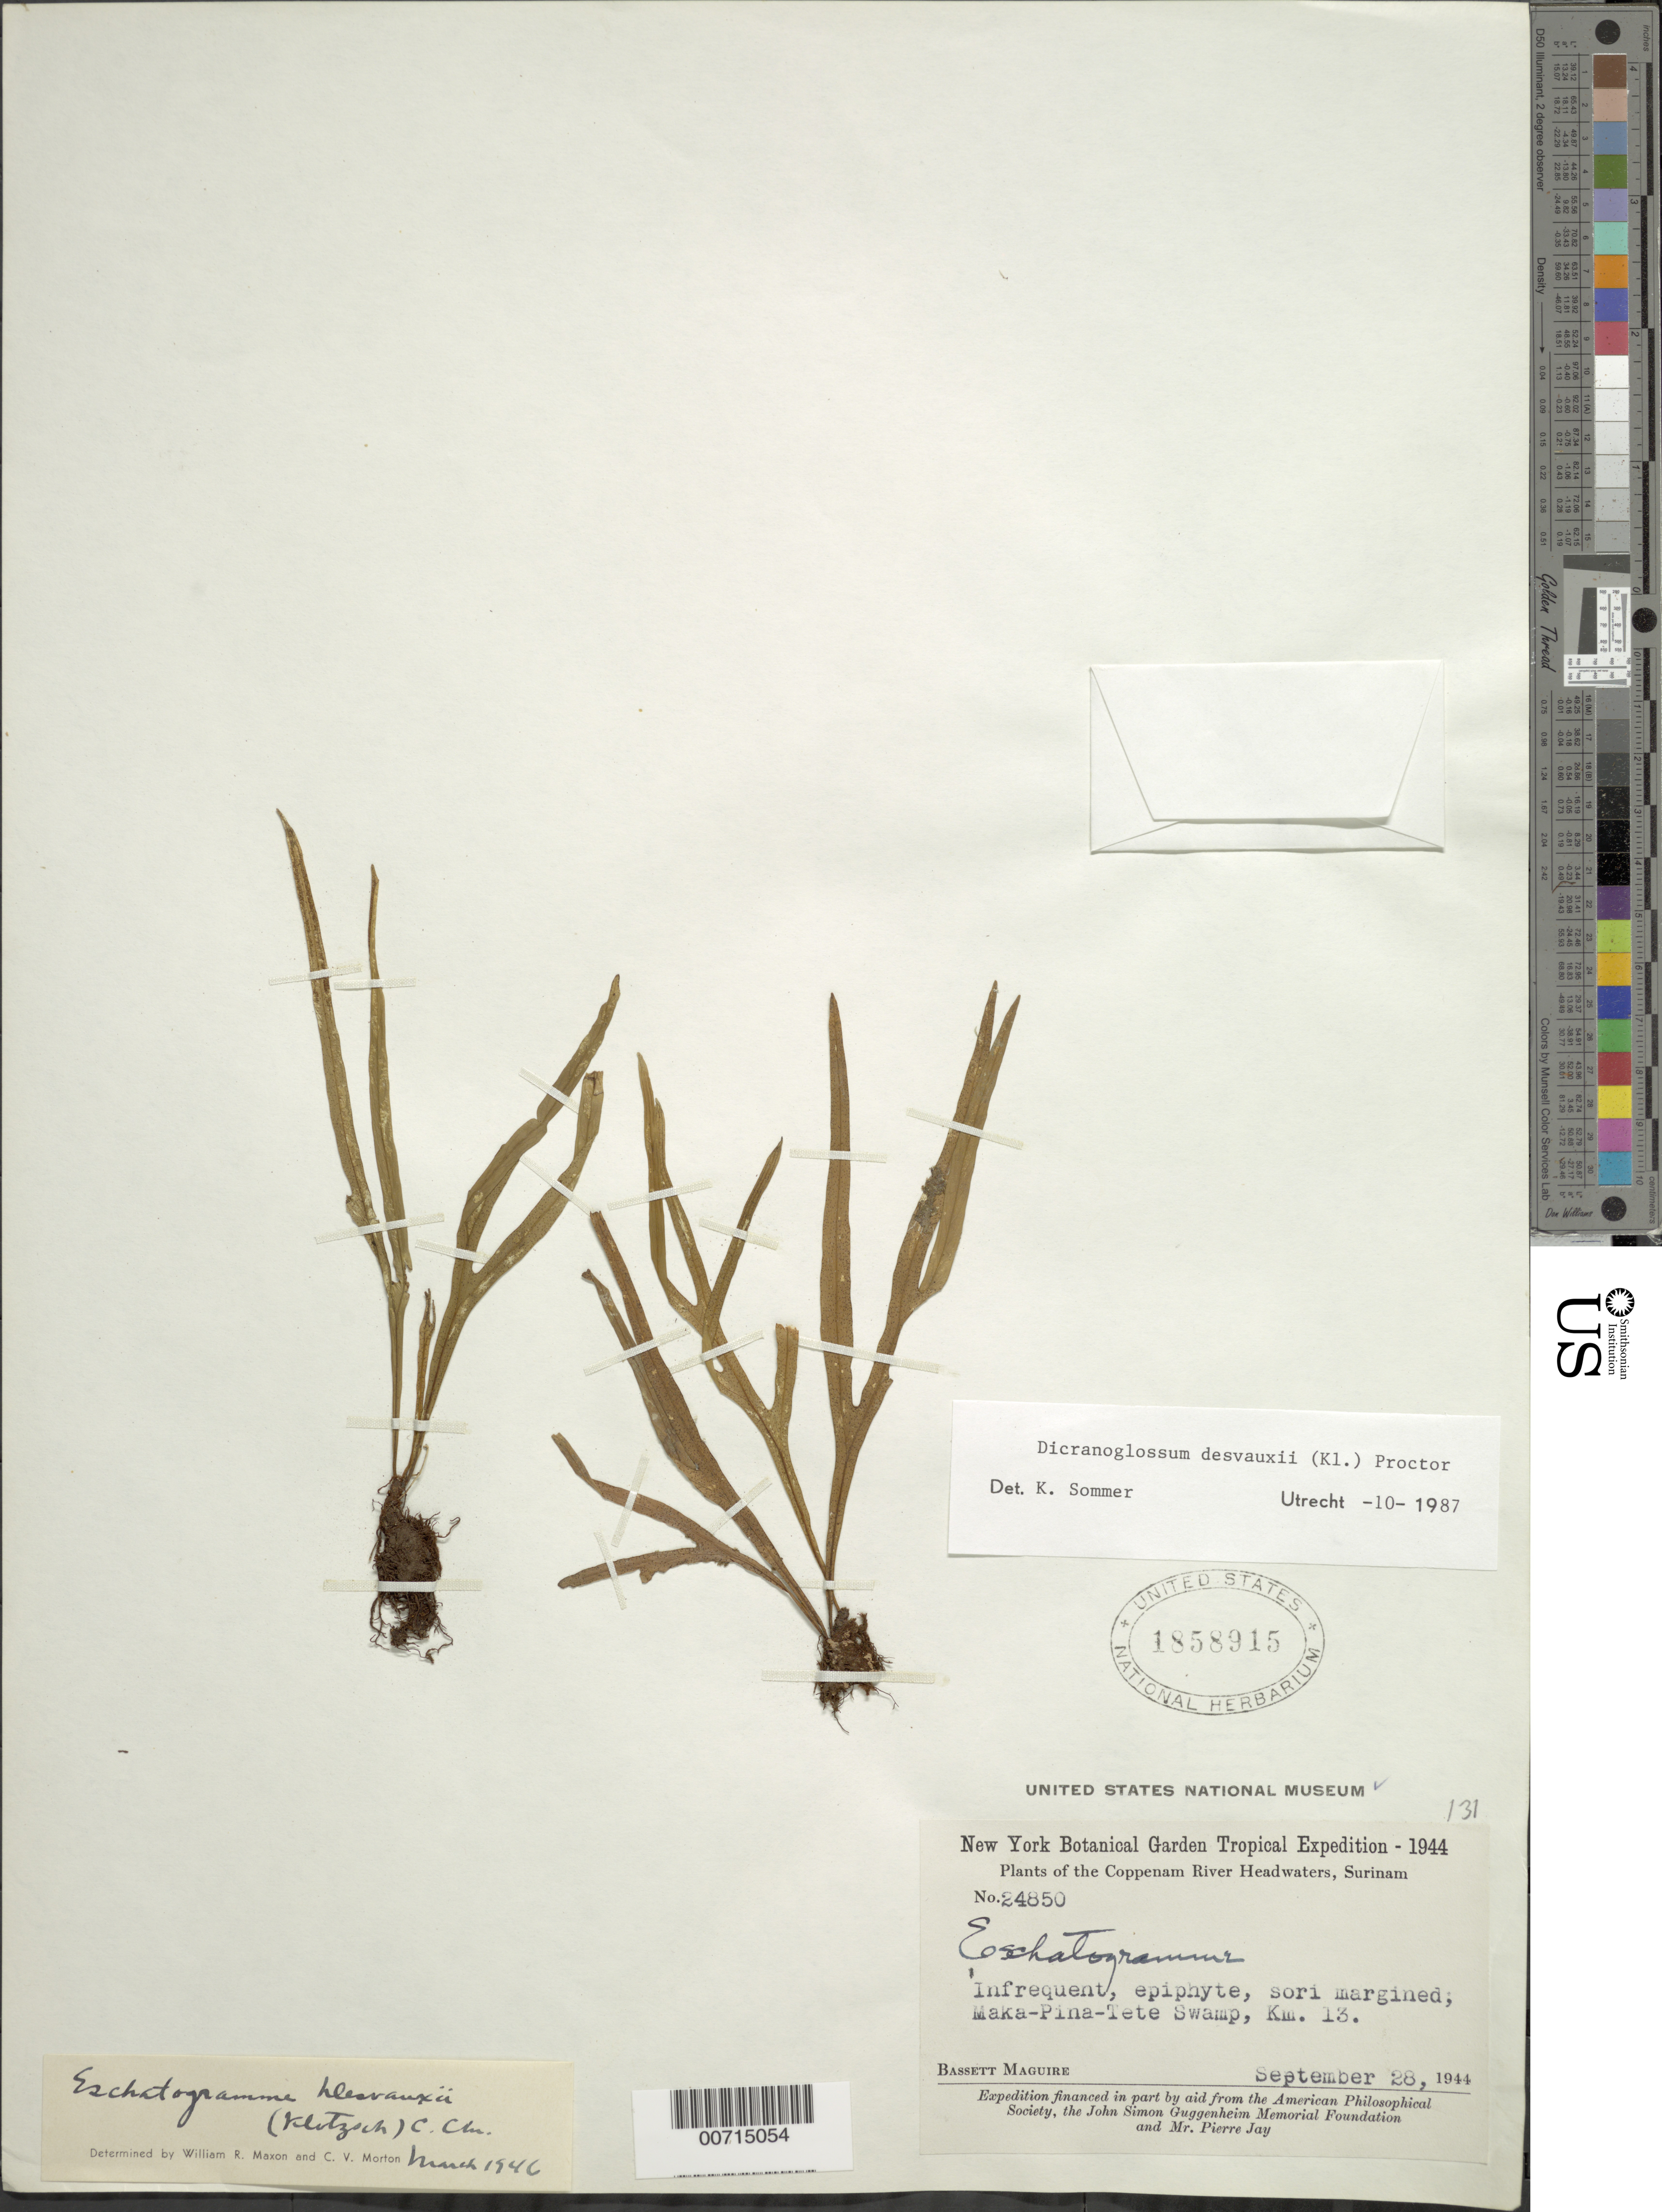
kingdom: Plantae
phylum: Tracheophyta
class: Polypodiopsida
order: Polypodiales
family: Polypodiaceae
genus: Pleopeltis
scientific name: Pleopeltis desvauxii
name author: (Klotzsch) Salino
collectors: B. Maguire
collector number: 24850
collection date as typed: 28-Sep-44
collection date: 1944-09-28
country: Suriname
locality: Coppename River Headwaters, km 13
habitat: Maka-pina-tete swamp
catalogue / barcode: US 1858915